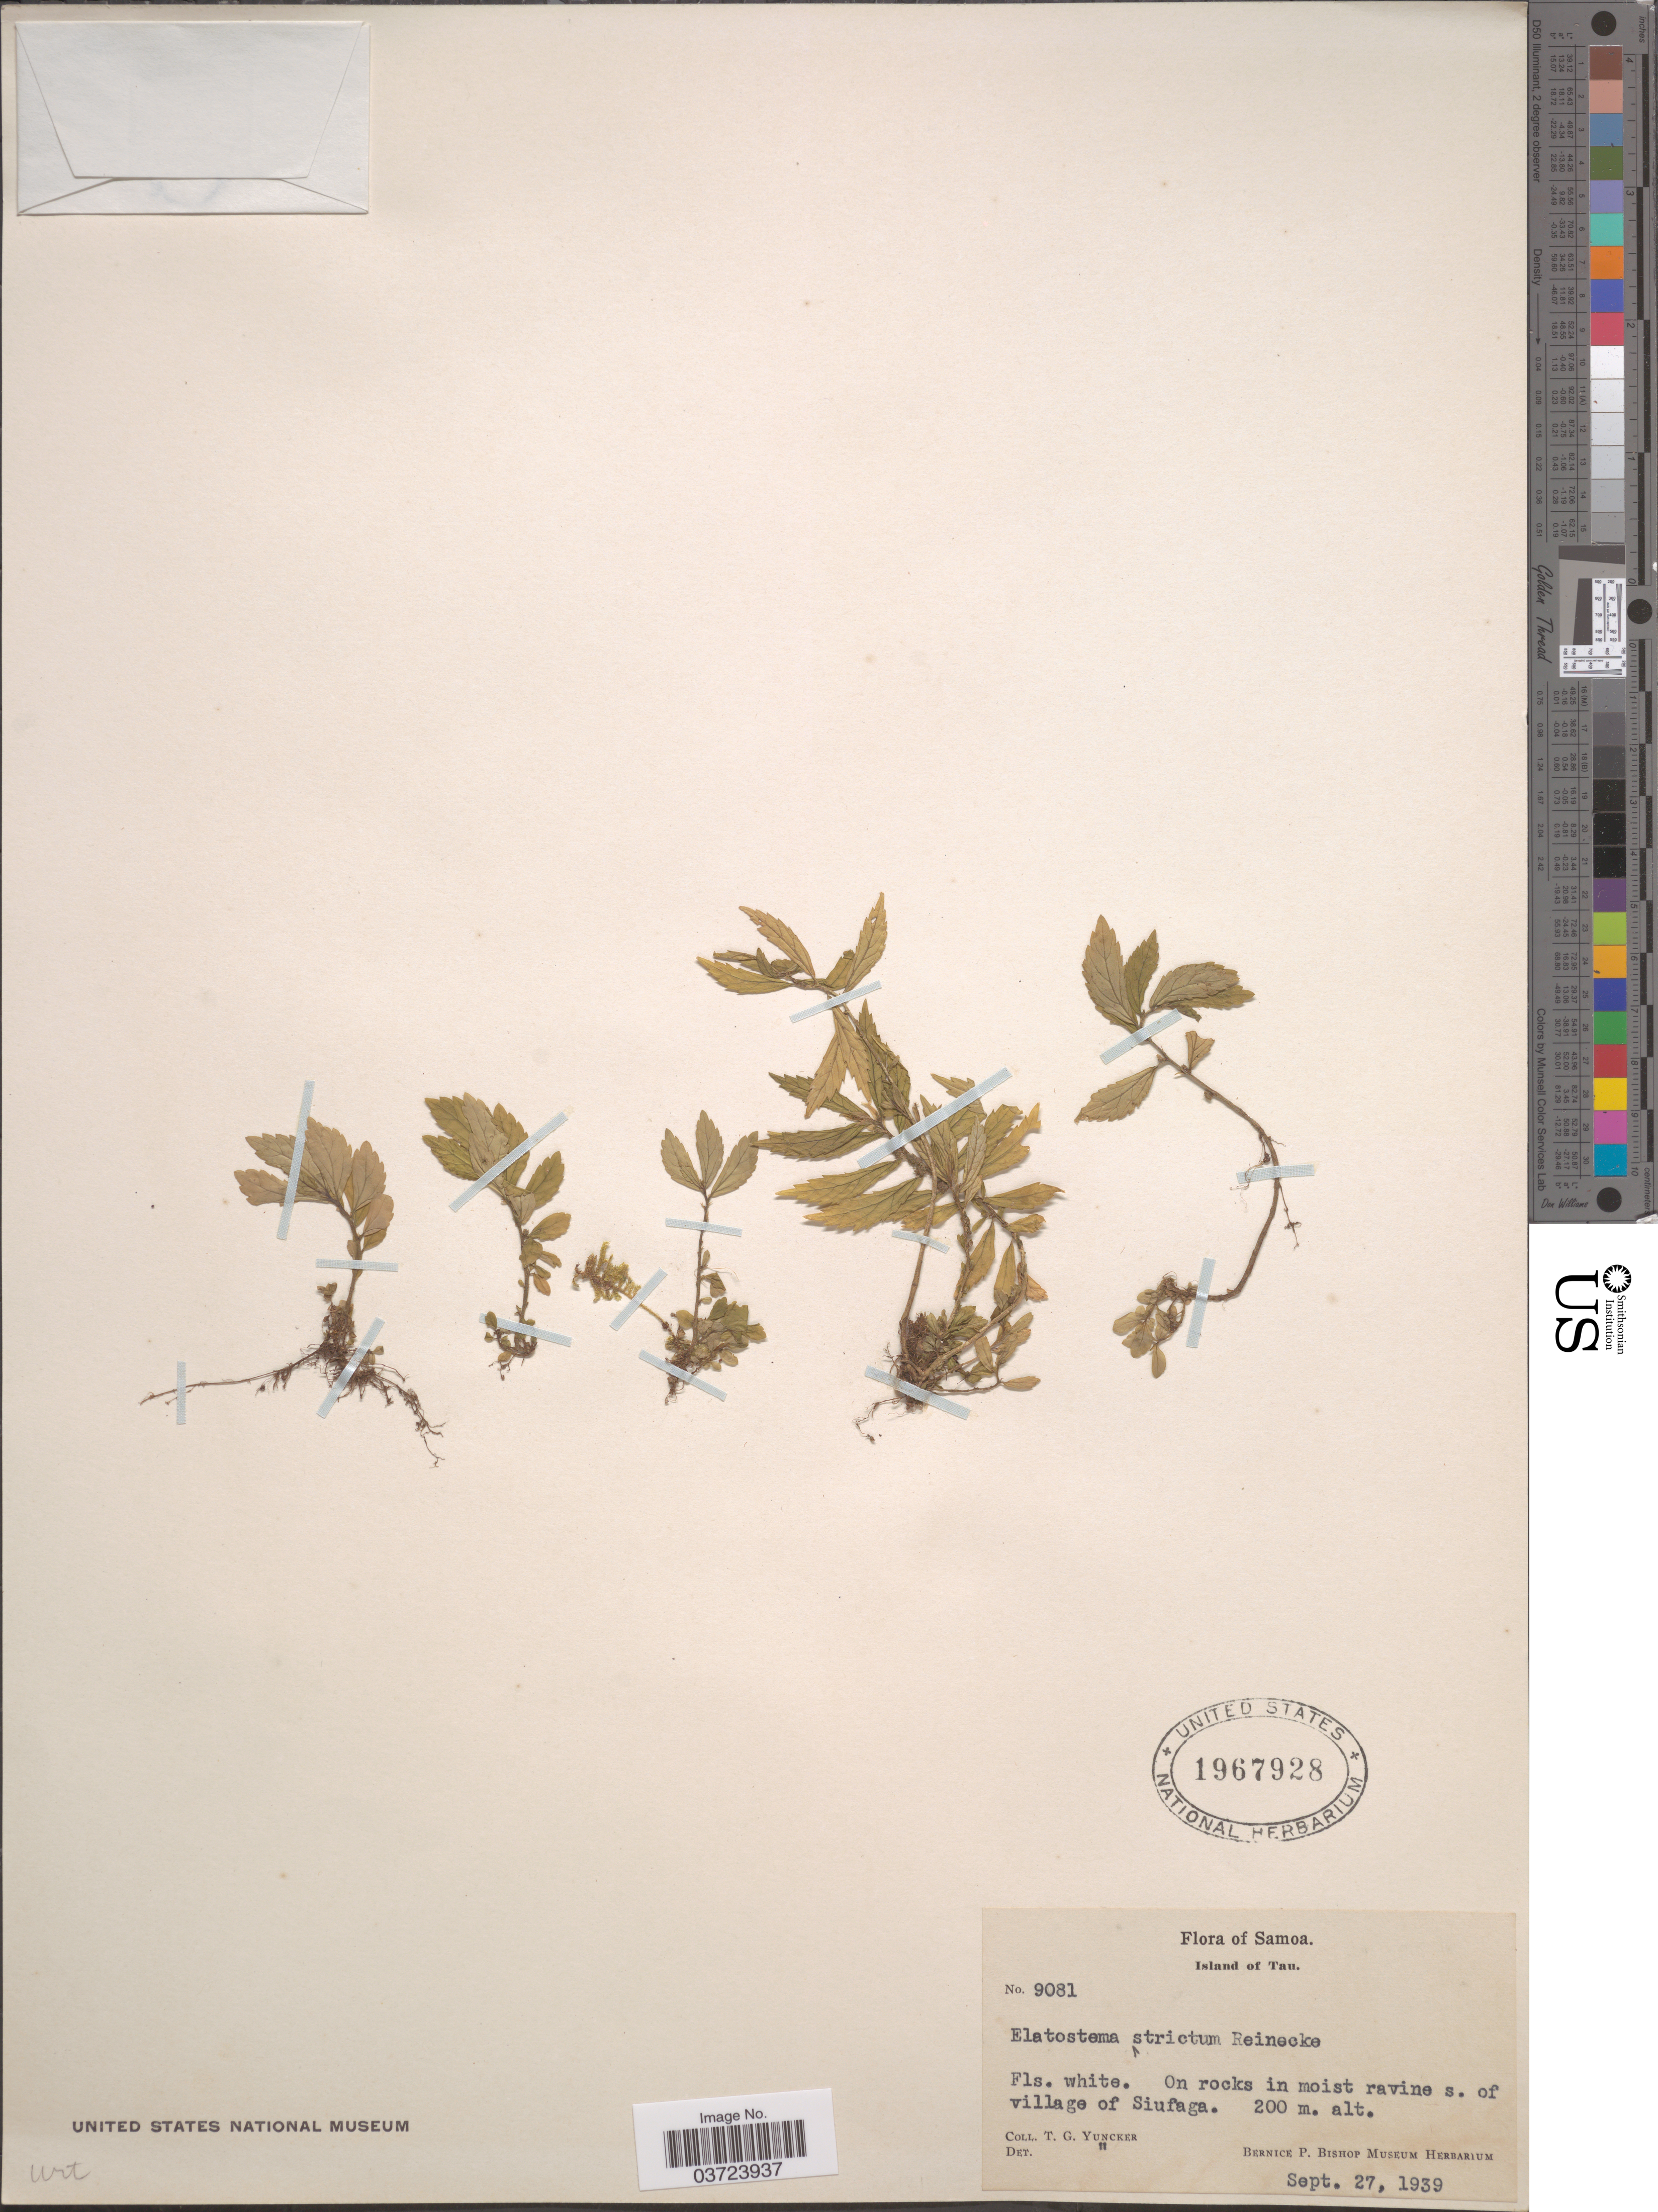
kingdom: Plantae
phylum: Tracheophyta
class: Magnoliopsida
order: Rosales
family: Urticaceae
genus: Elatostema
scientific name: Elatostema strictum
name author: Reinecke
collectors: T. G. Yuncker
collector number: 9081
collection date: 1939-09-27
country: American Samoa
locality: Samoa. Island of Tau. On rocks in moist ravine s. of village of Siufaga.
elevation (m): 200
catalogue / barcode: US 1967928